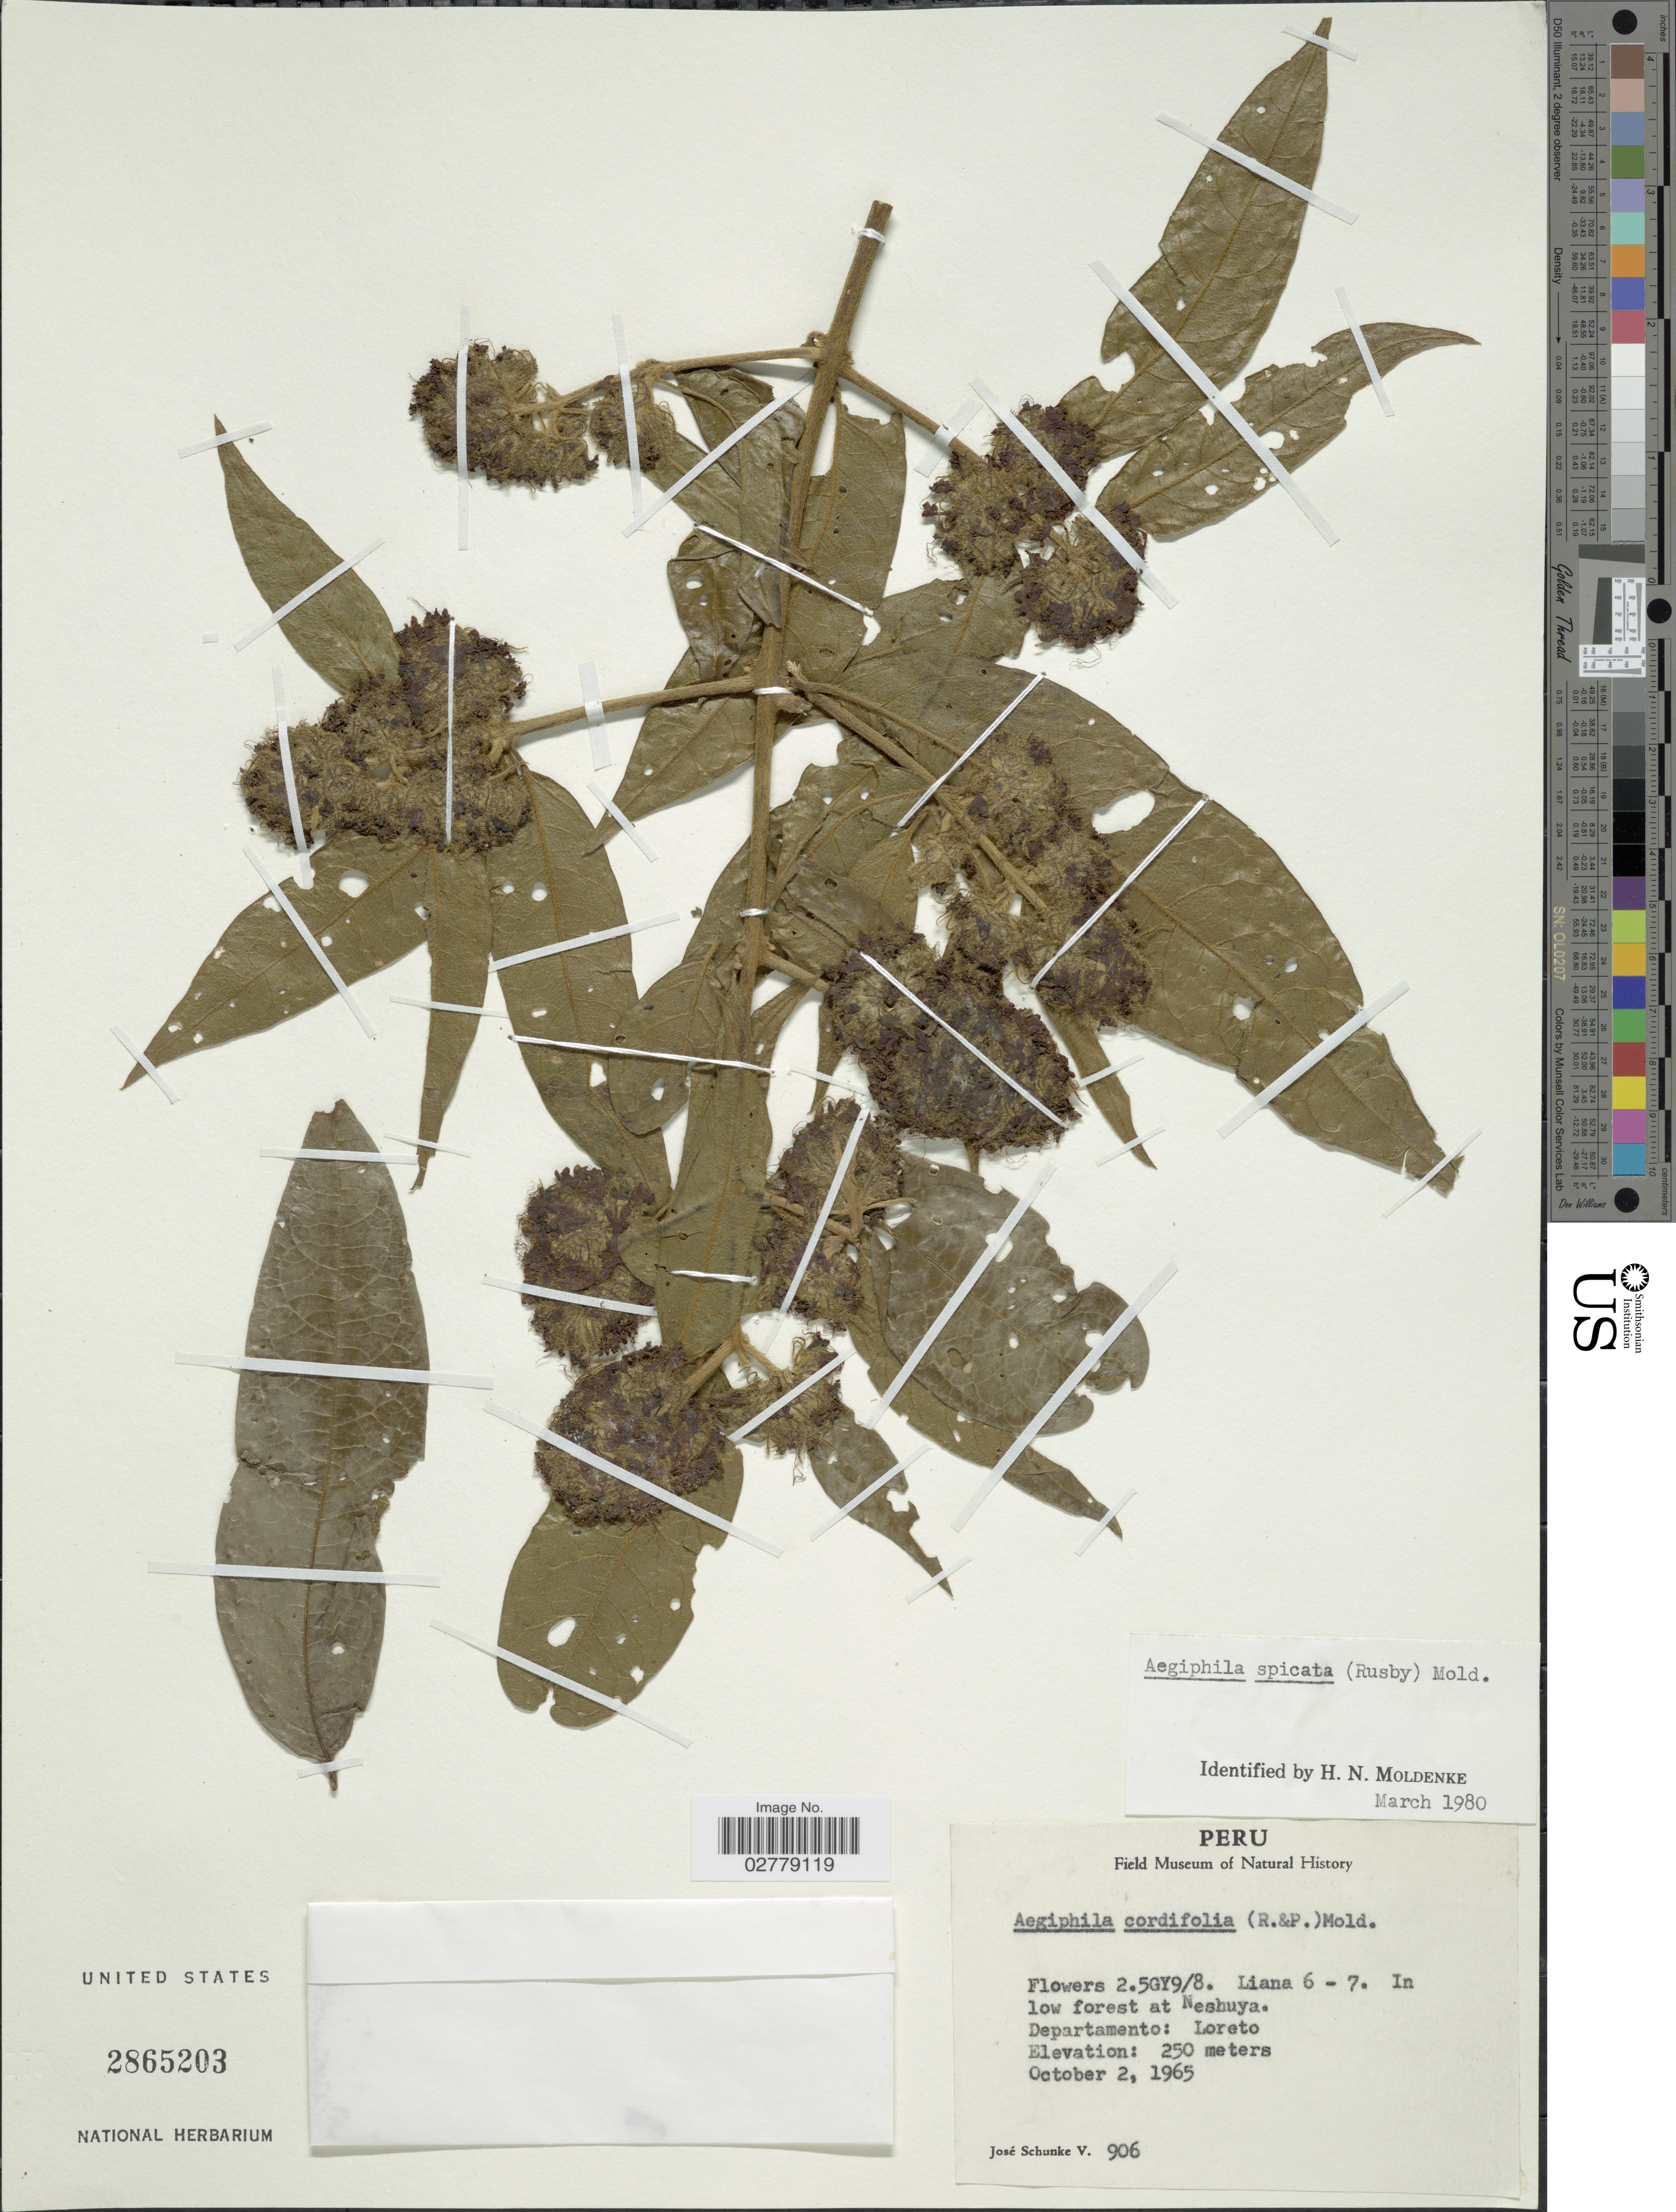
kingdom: Plantae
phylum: Tracheophyta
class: Magnoliopsida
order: Lamiales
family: Lamiaceae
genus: Aegiphila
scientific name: Aegiphila spicata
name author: (Rusby) Moldenke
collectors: J. Schunke Vigo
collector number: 906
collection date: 1965-10-02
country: Peru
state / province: Loreto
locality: In low forest at Neshuya, Departament Loreto.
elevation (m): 250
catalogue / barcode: US 2865203